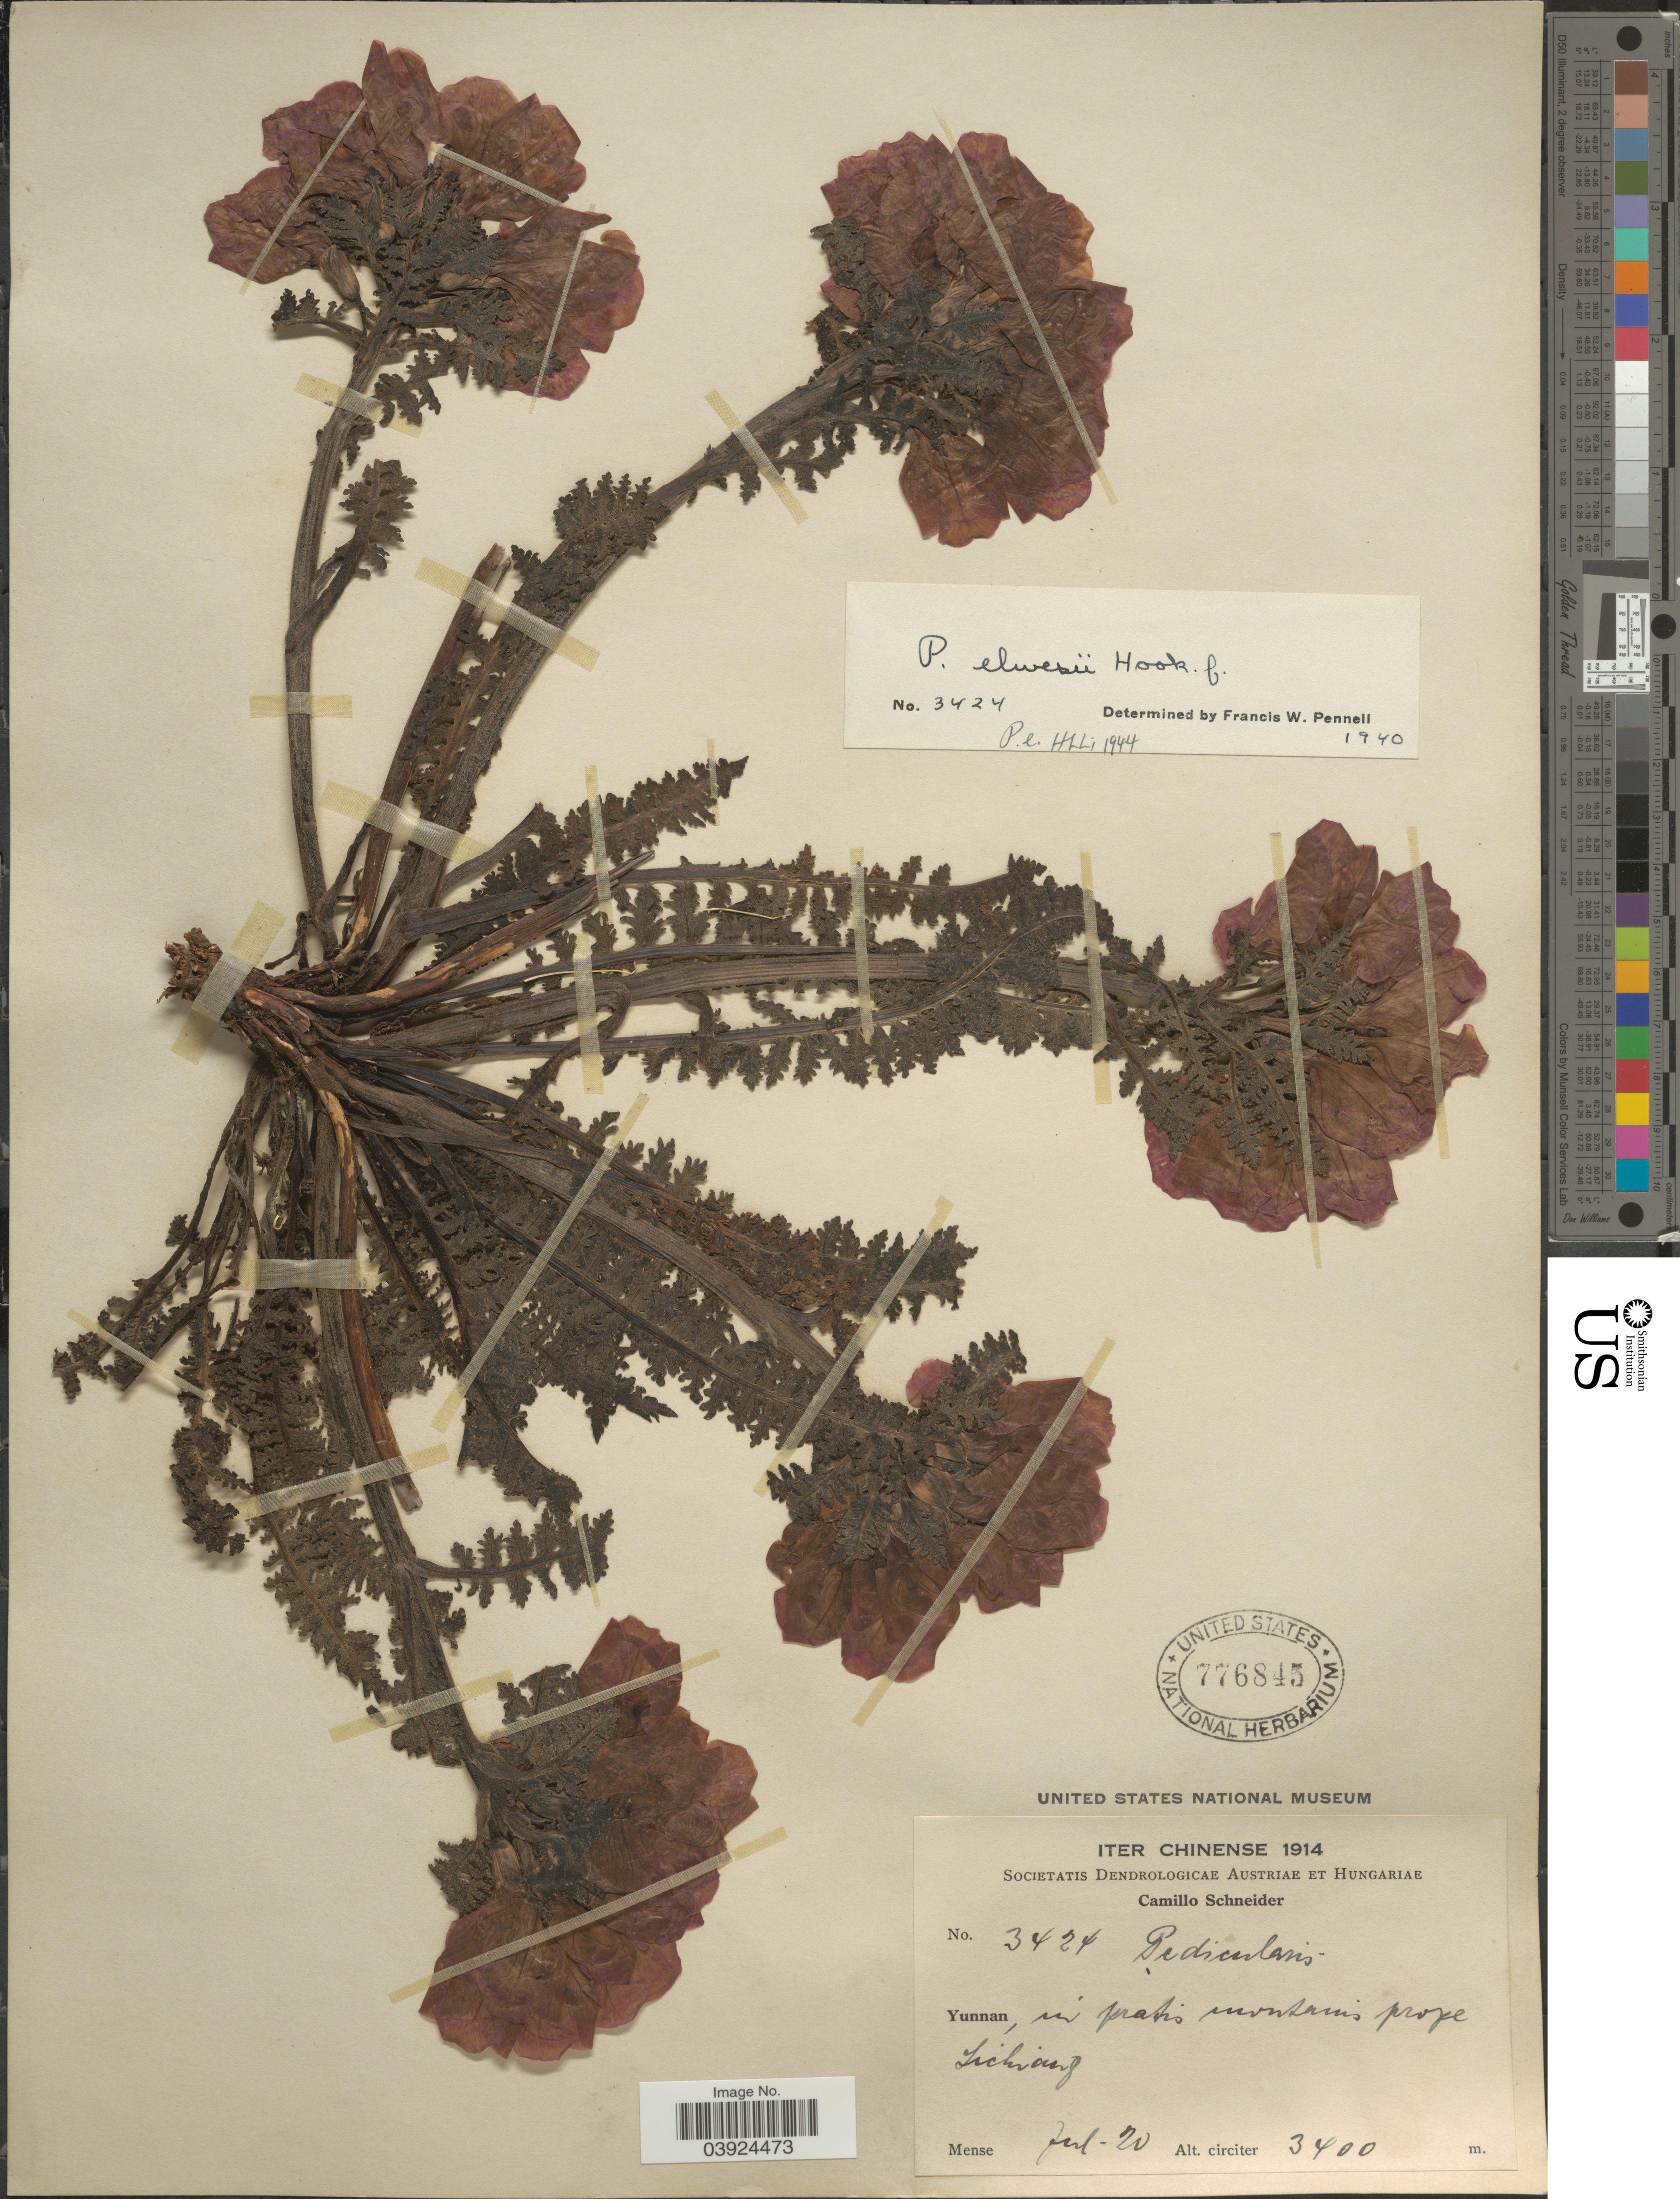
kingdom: Plantae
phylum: Tracheophyta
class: Magnoliopsida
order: Lamiales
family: Orobanchaceae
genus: Pedicularis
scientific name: Pedicularis elwesii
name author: Hook. f.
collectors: C. K. Schneider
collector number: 3424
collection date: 1914-07-20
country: China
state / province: Yunnan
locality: In pratis montanis prope Lichiang.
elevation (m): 3400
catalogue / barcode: US 776845